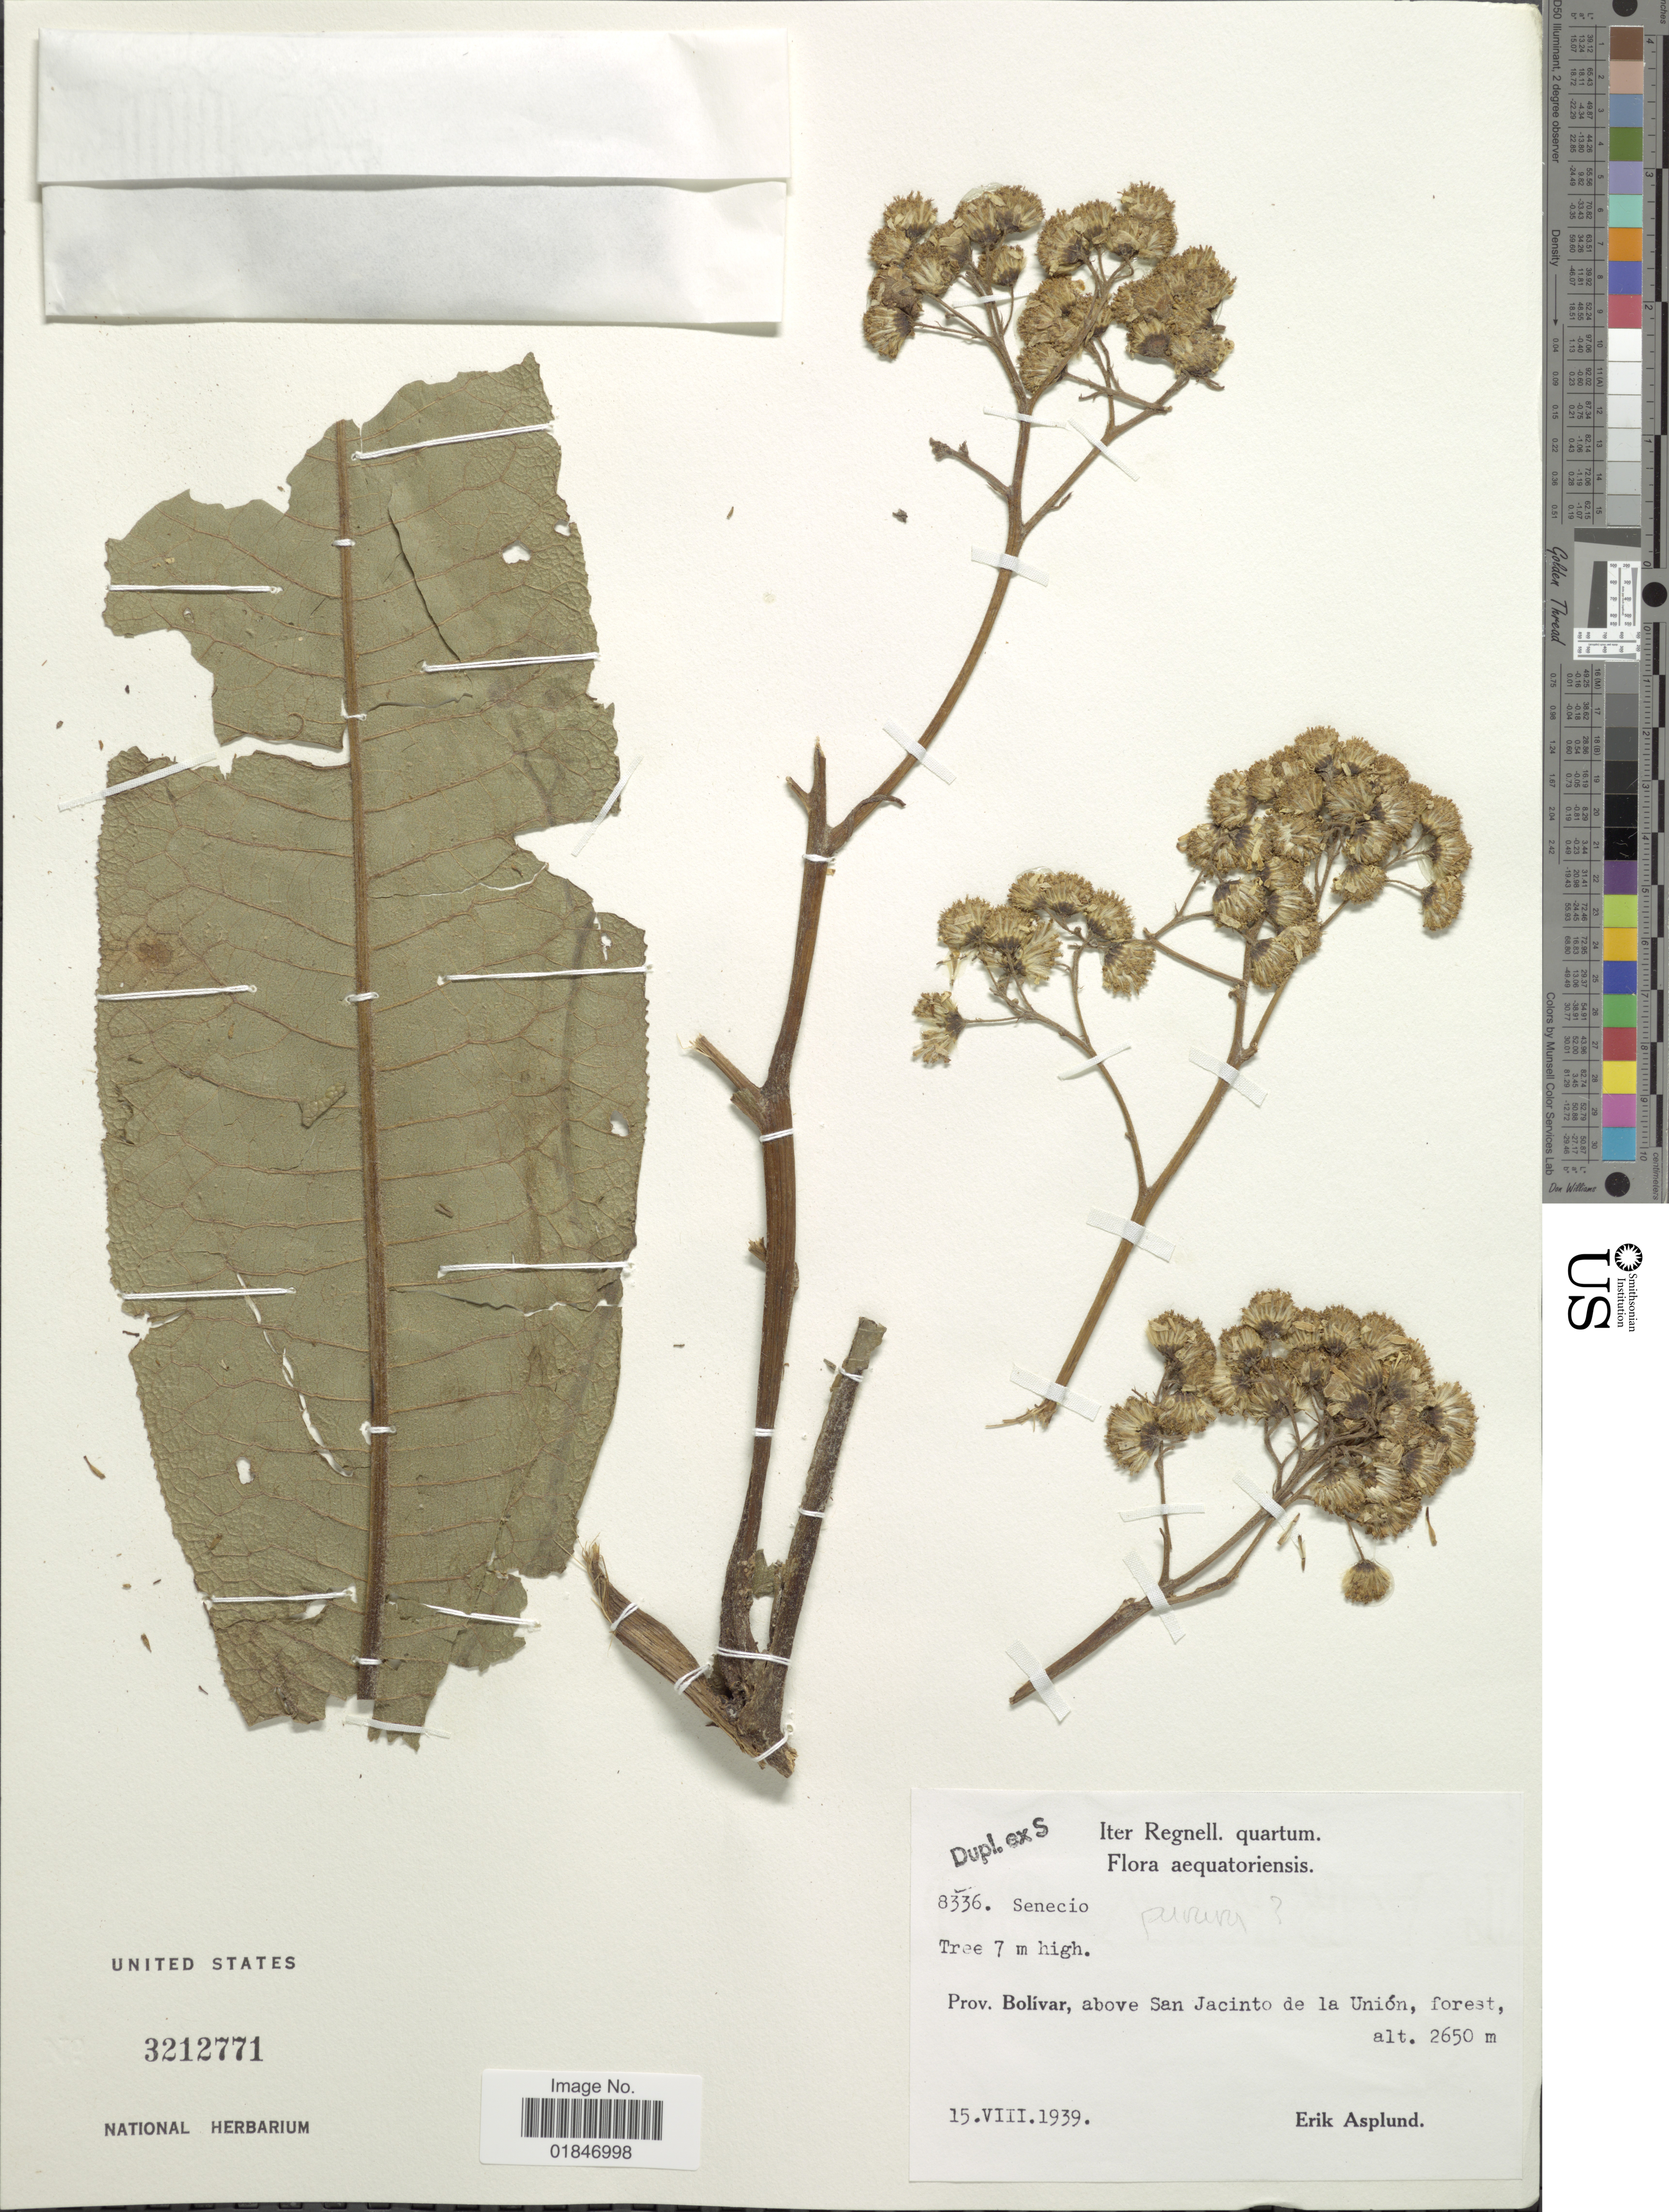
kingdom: Plantae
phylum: Tracheophyta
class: Magnoliopsida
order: Asterales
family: Asteraceae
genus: Dendrophorbium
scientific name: Dendrophorbium pururu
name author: (Cuatrec.) C. Jeffrey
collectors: E. Asplund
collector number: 8336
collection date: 1939-08-15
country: Ecuador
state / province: Bolívar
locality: Prov. Bolivar, above San Jacinto de la Union, forest. Aequatoriensis.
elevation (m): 2650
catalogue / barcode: US 3212771